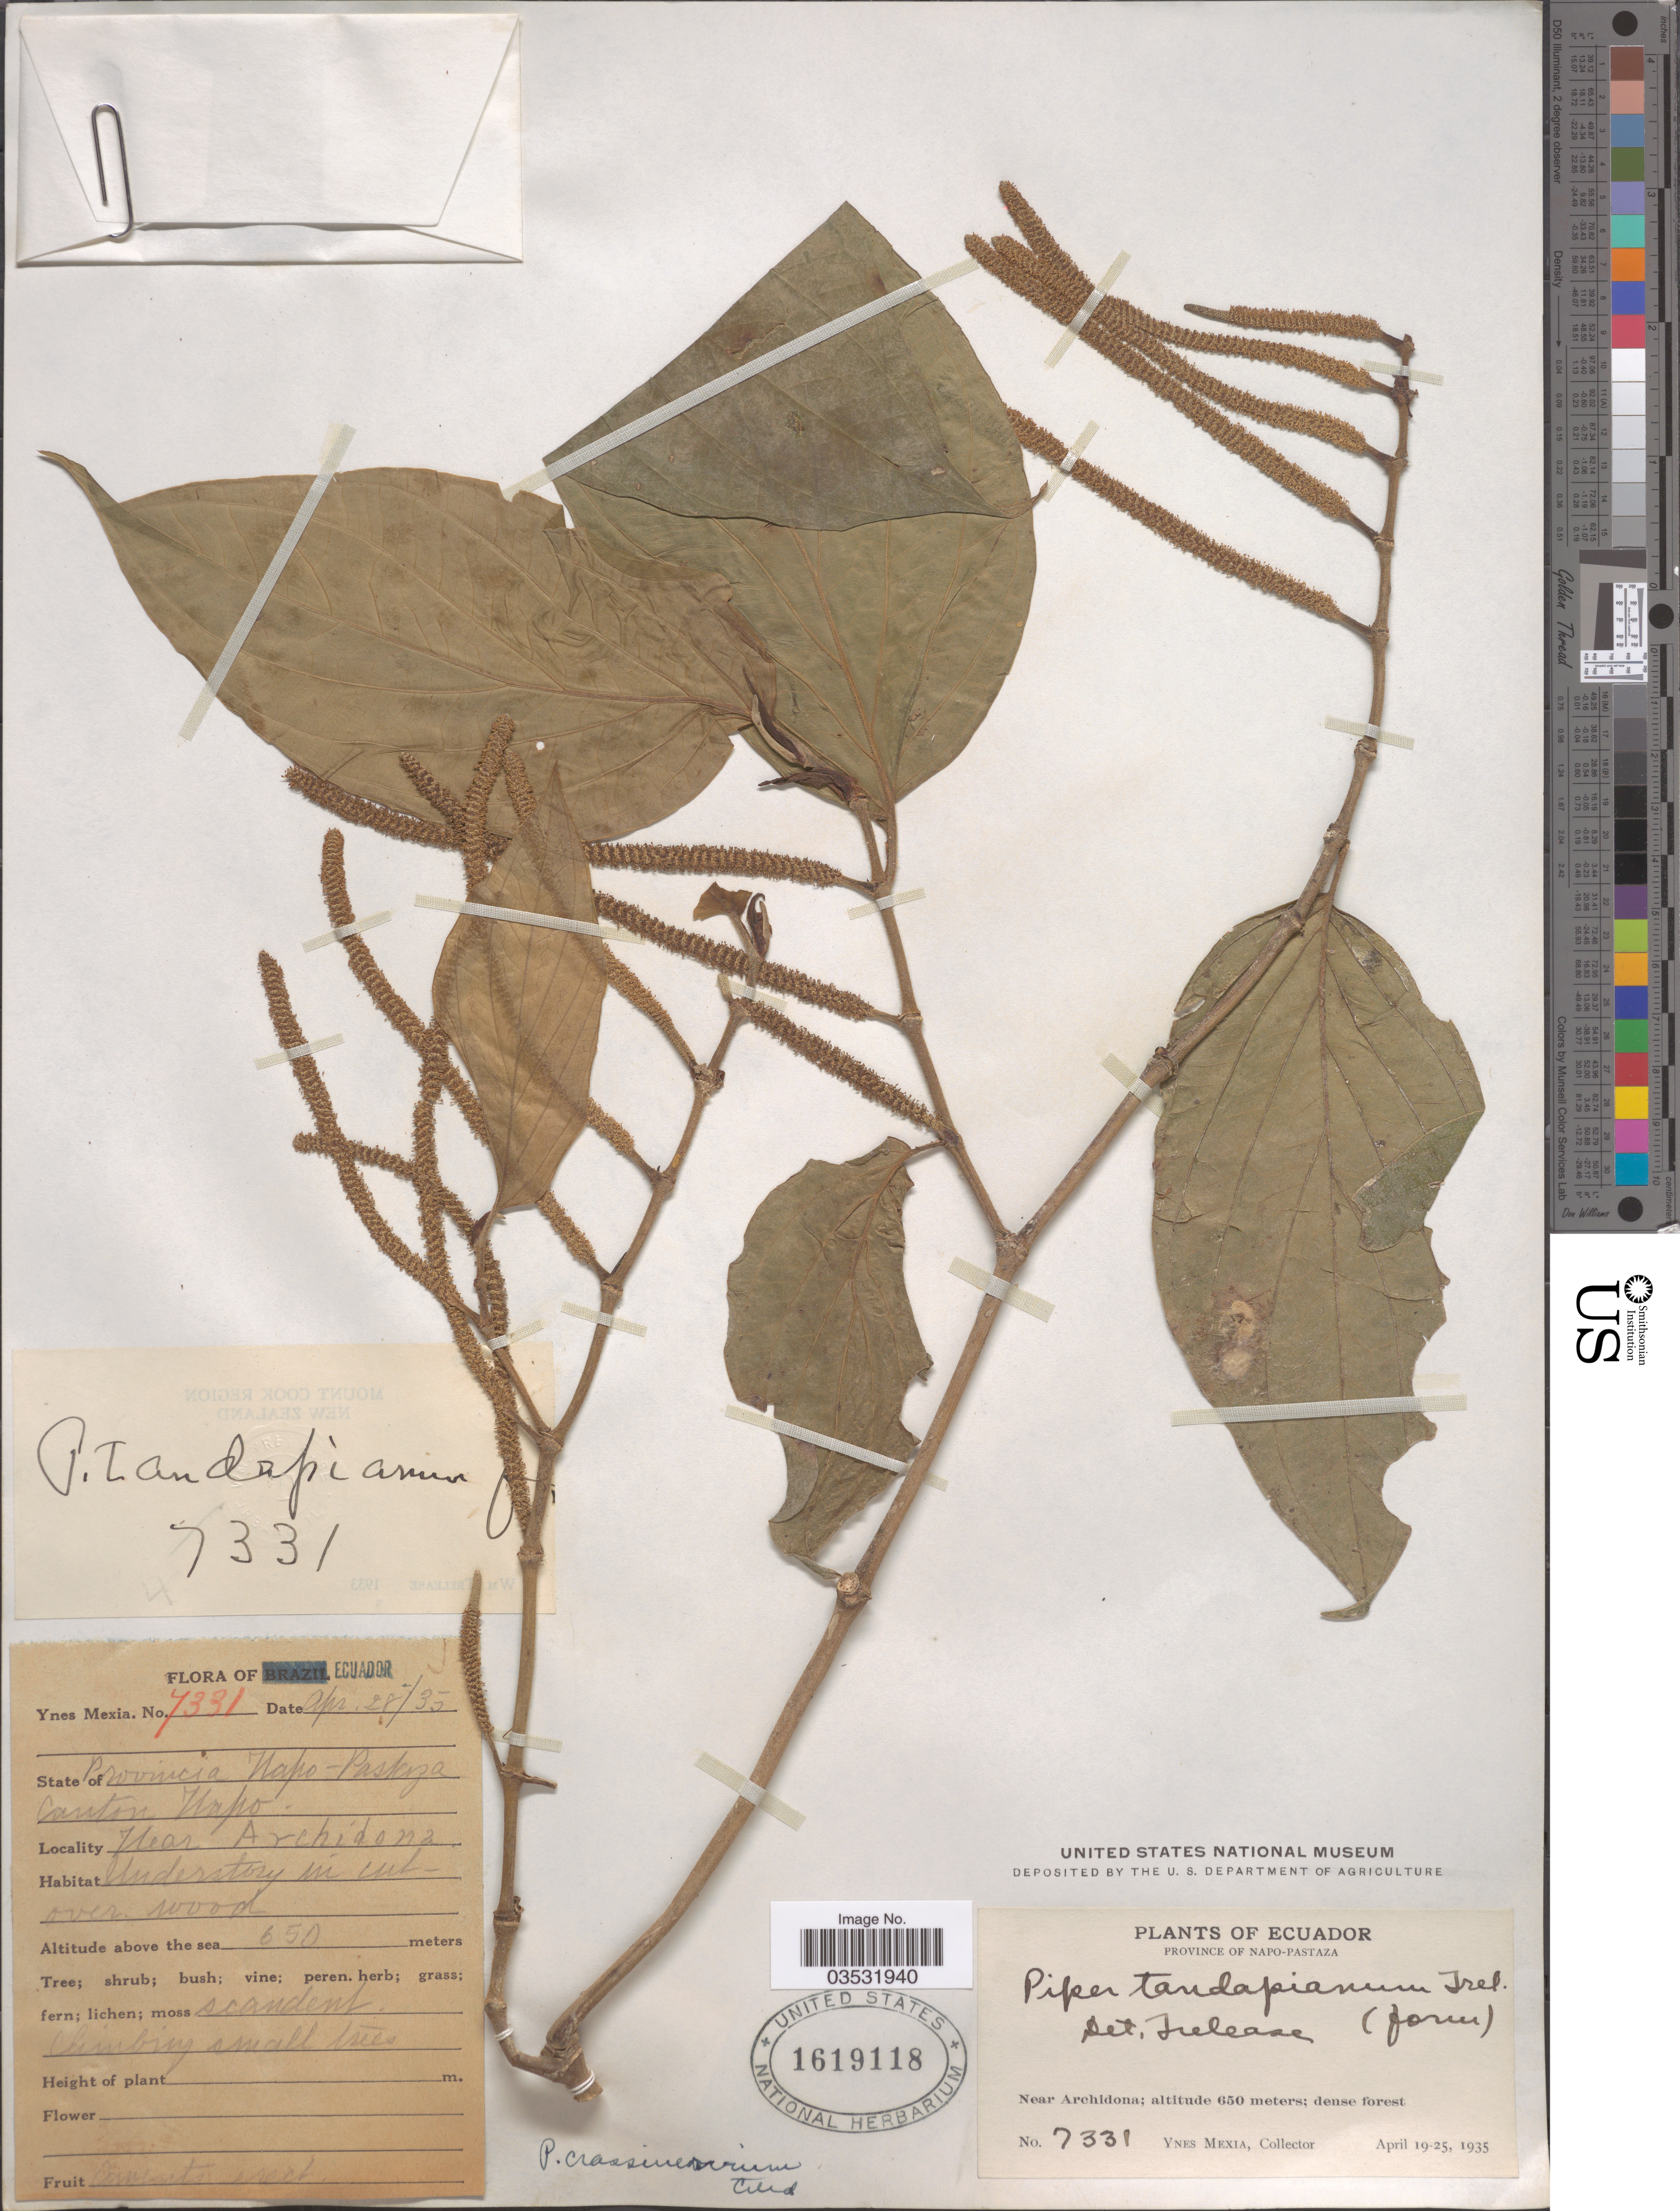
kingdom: Plantae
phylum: Tracheophyta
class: Magnoliopsida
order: Piperales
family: Piperaceae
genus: Piper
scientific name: Piper crassinervium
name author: Kunth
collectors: Y. Mexia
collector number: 7331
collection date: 1935-04-28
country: Ecuador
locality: Province of Napo-Pastaza. Near Archidona. Canton Napo.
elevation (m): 650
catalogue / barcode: US 1619118